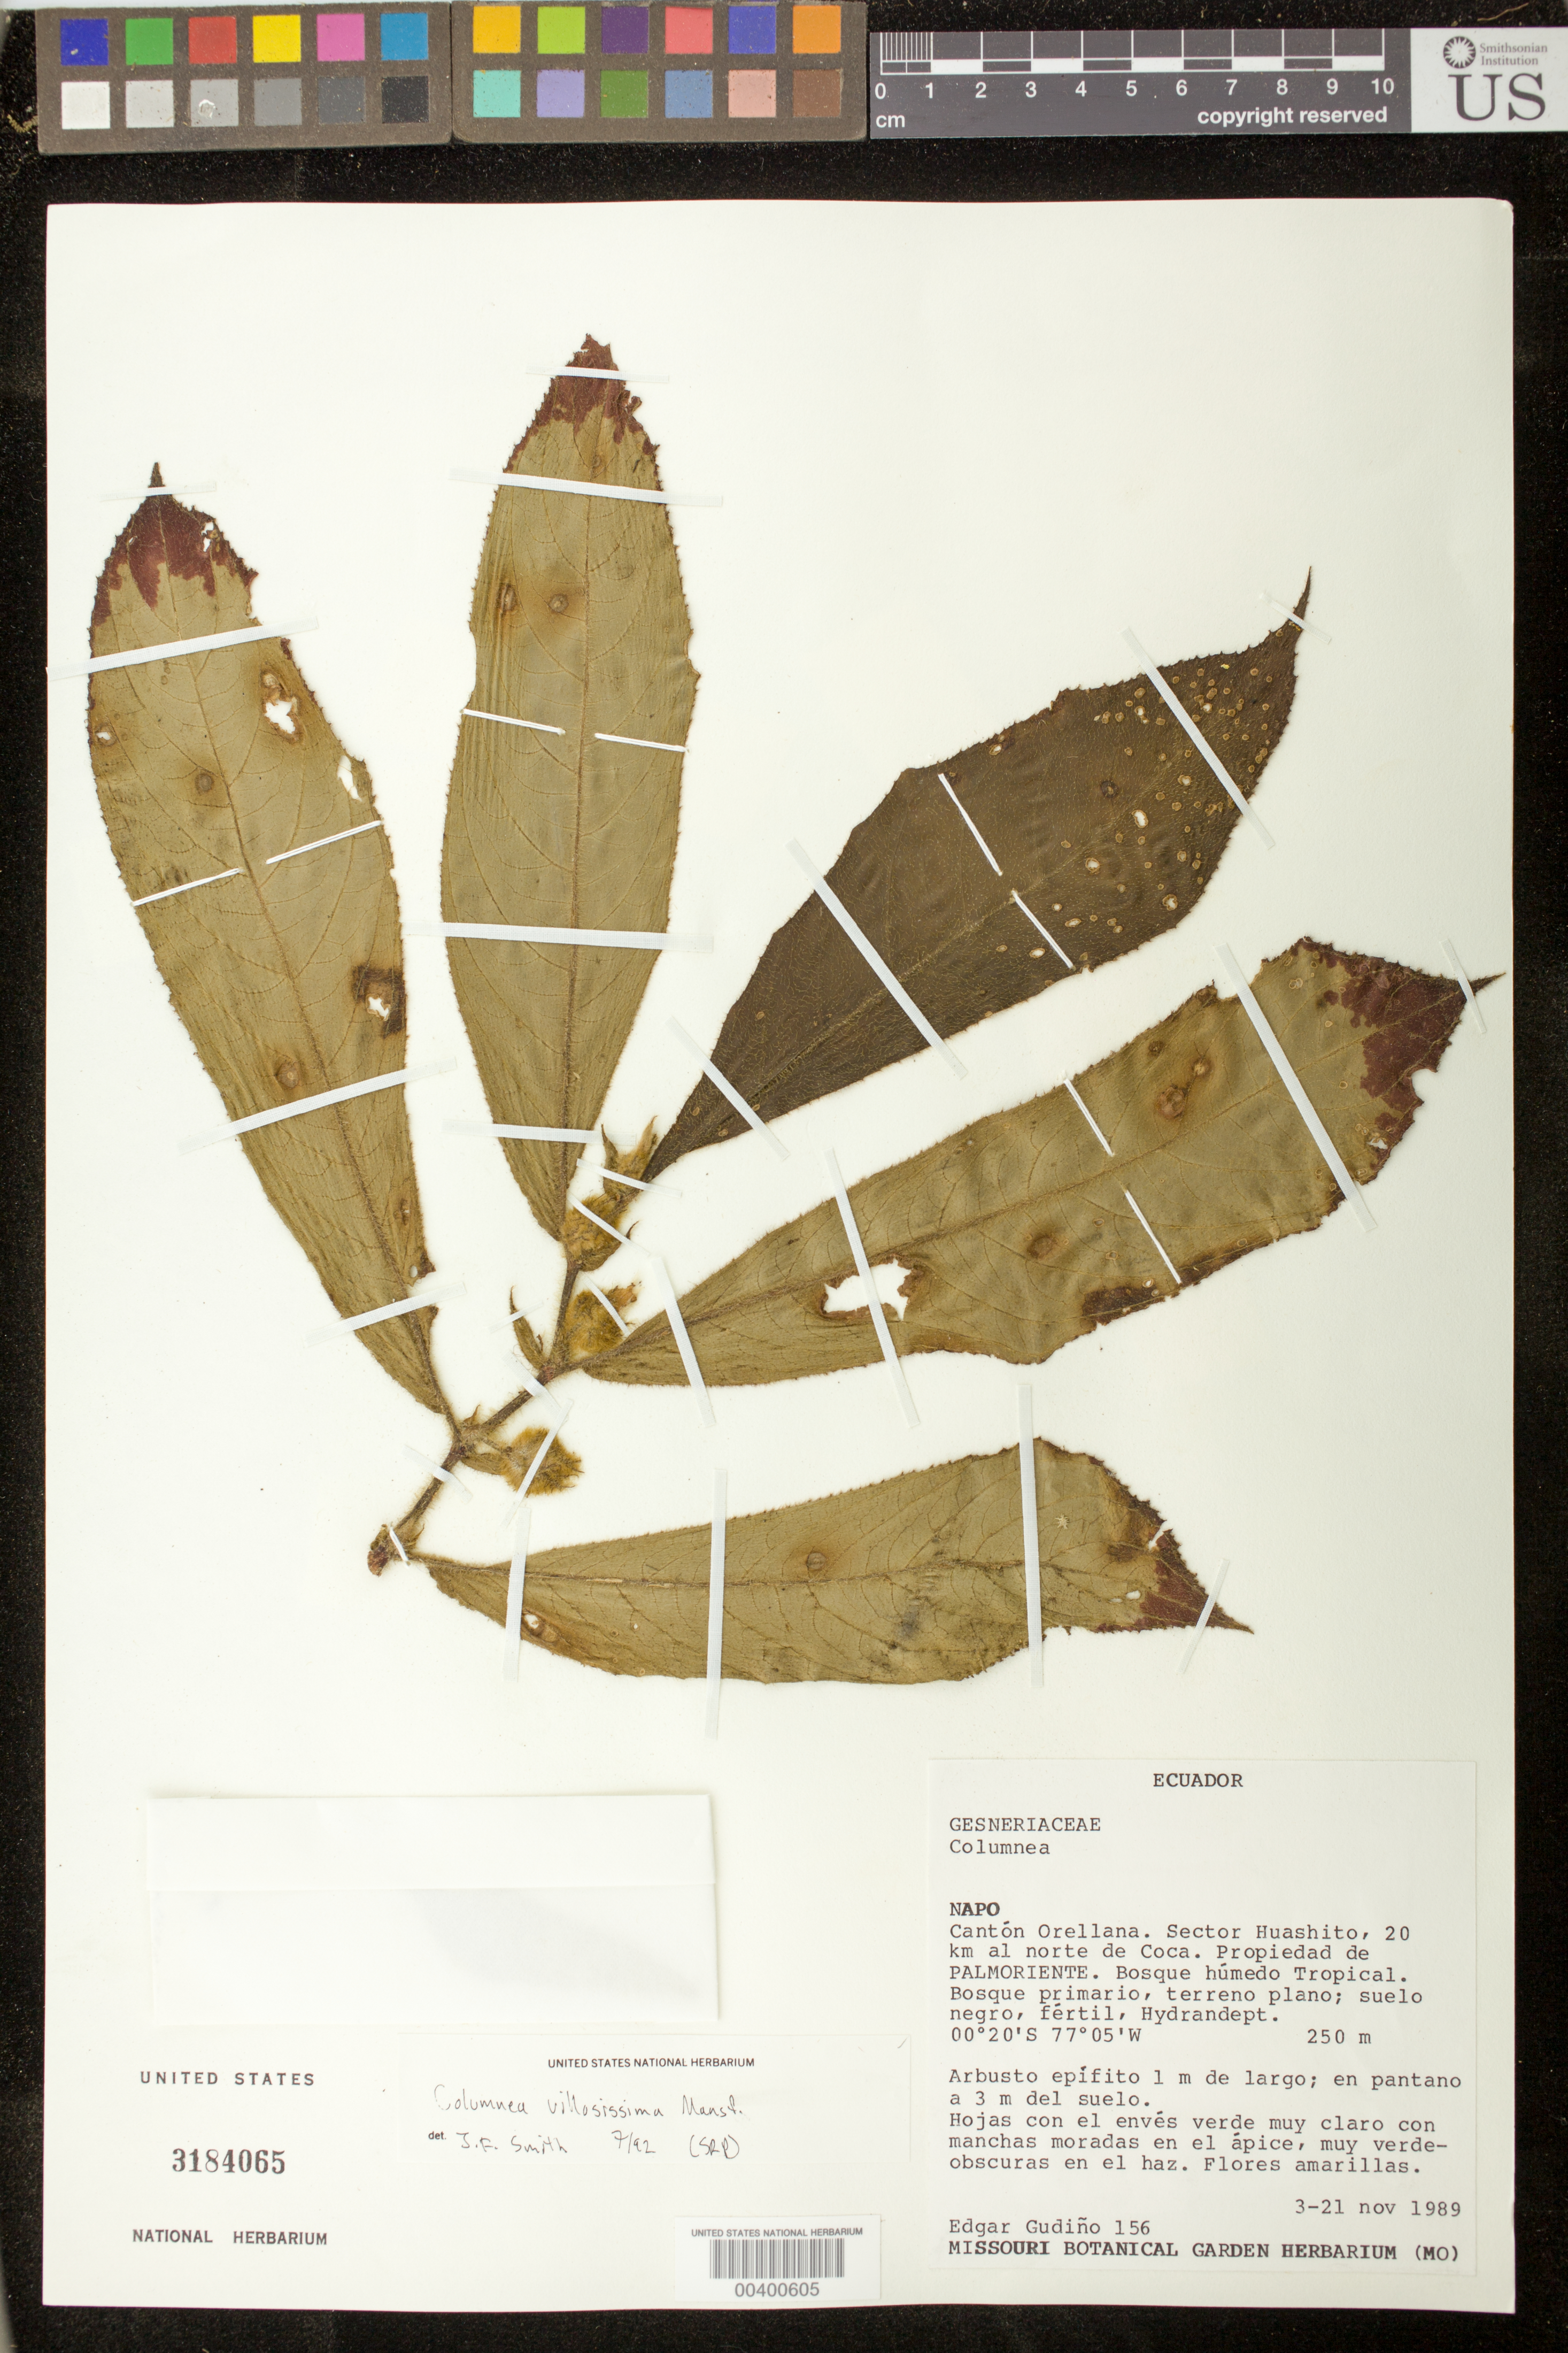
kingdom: Plantae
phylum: Tracheophyta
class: Magnoliopsida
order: Lamiales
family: Gesneriaceae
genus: Columnea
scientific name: Columnea villosissima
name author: Mansf.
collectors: E. Gudiño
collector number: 156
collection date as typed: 3-21 Nov 1989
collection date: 1989-11-03/1989-11-21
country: Ecuador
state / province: Napo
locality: Canton Orellana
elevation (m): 250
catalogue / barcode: US 3184065